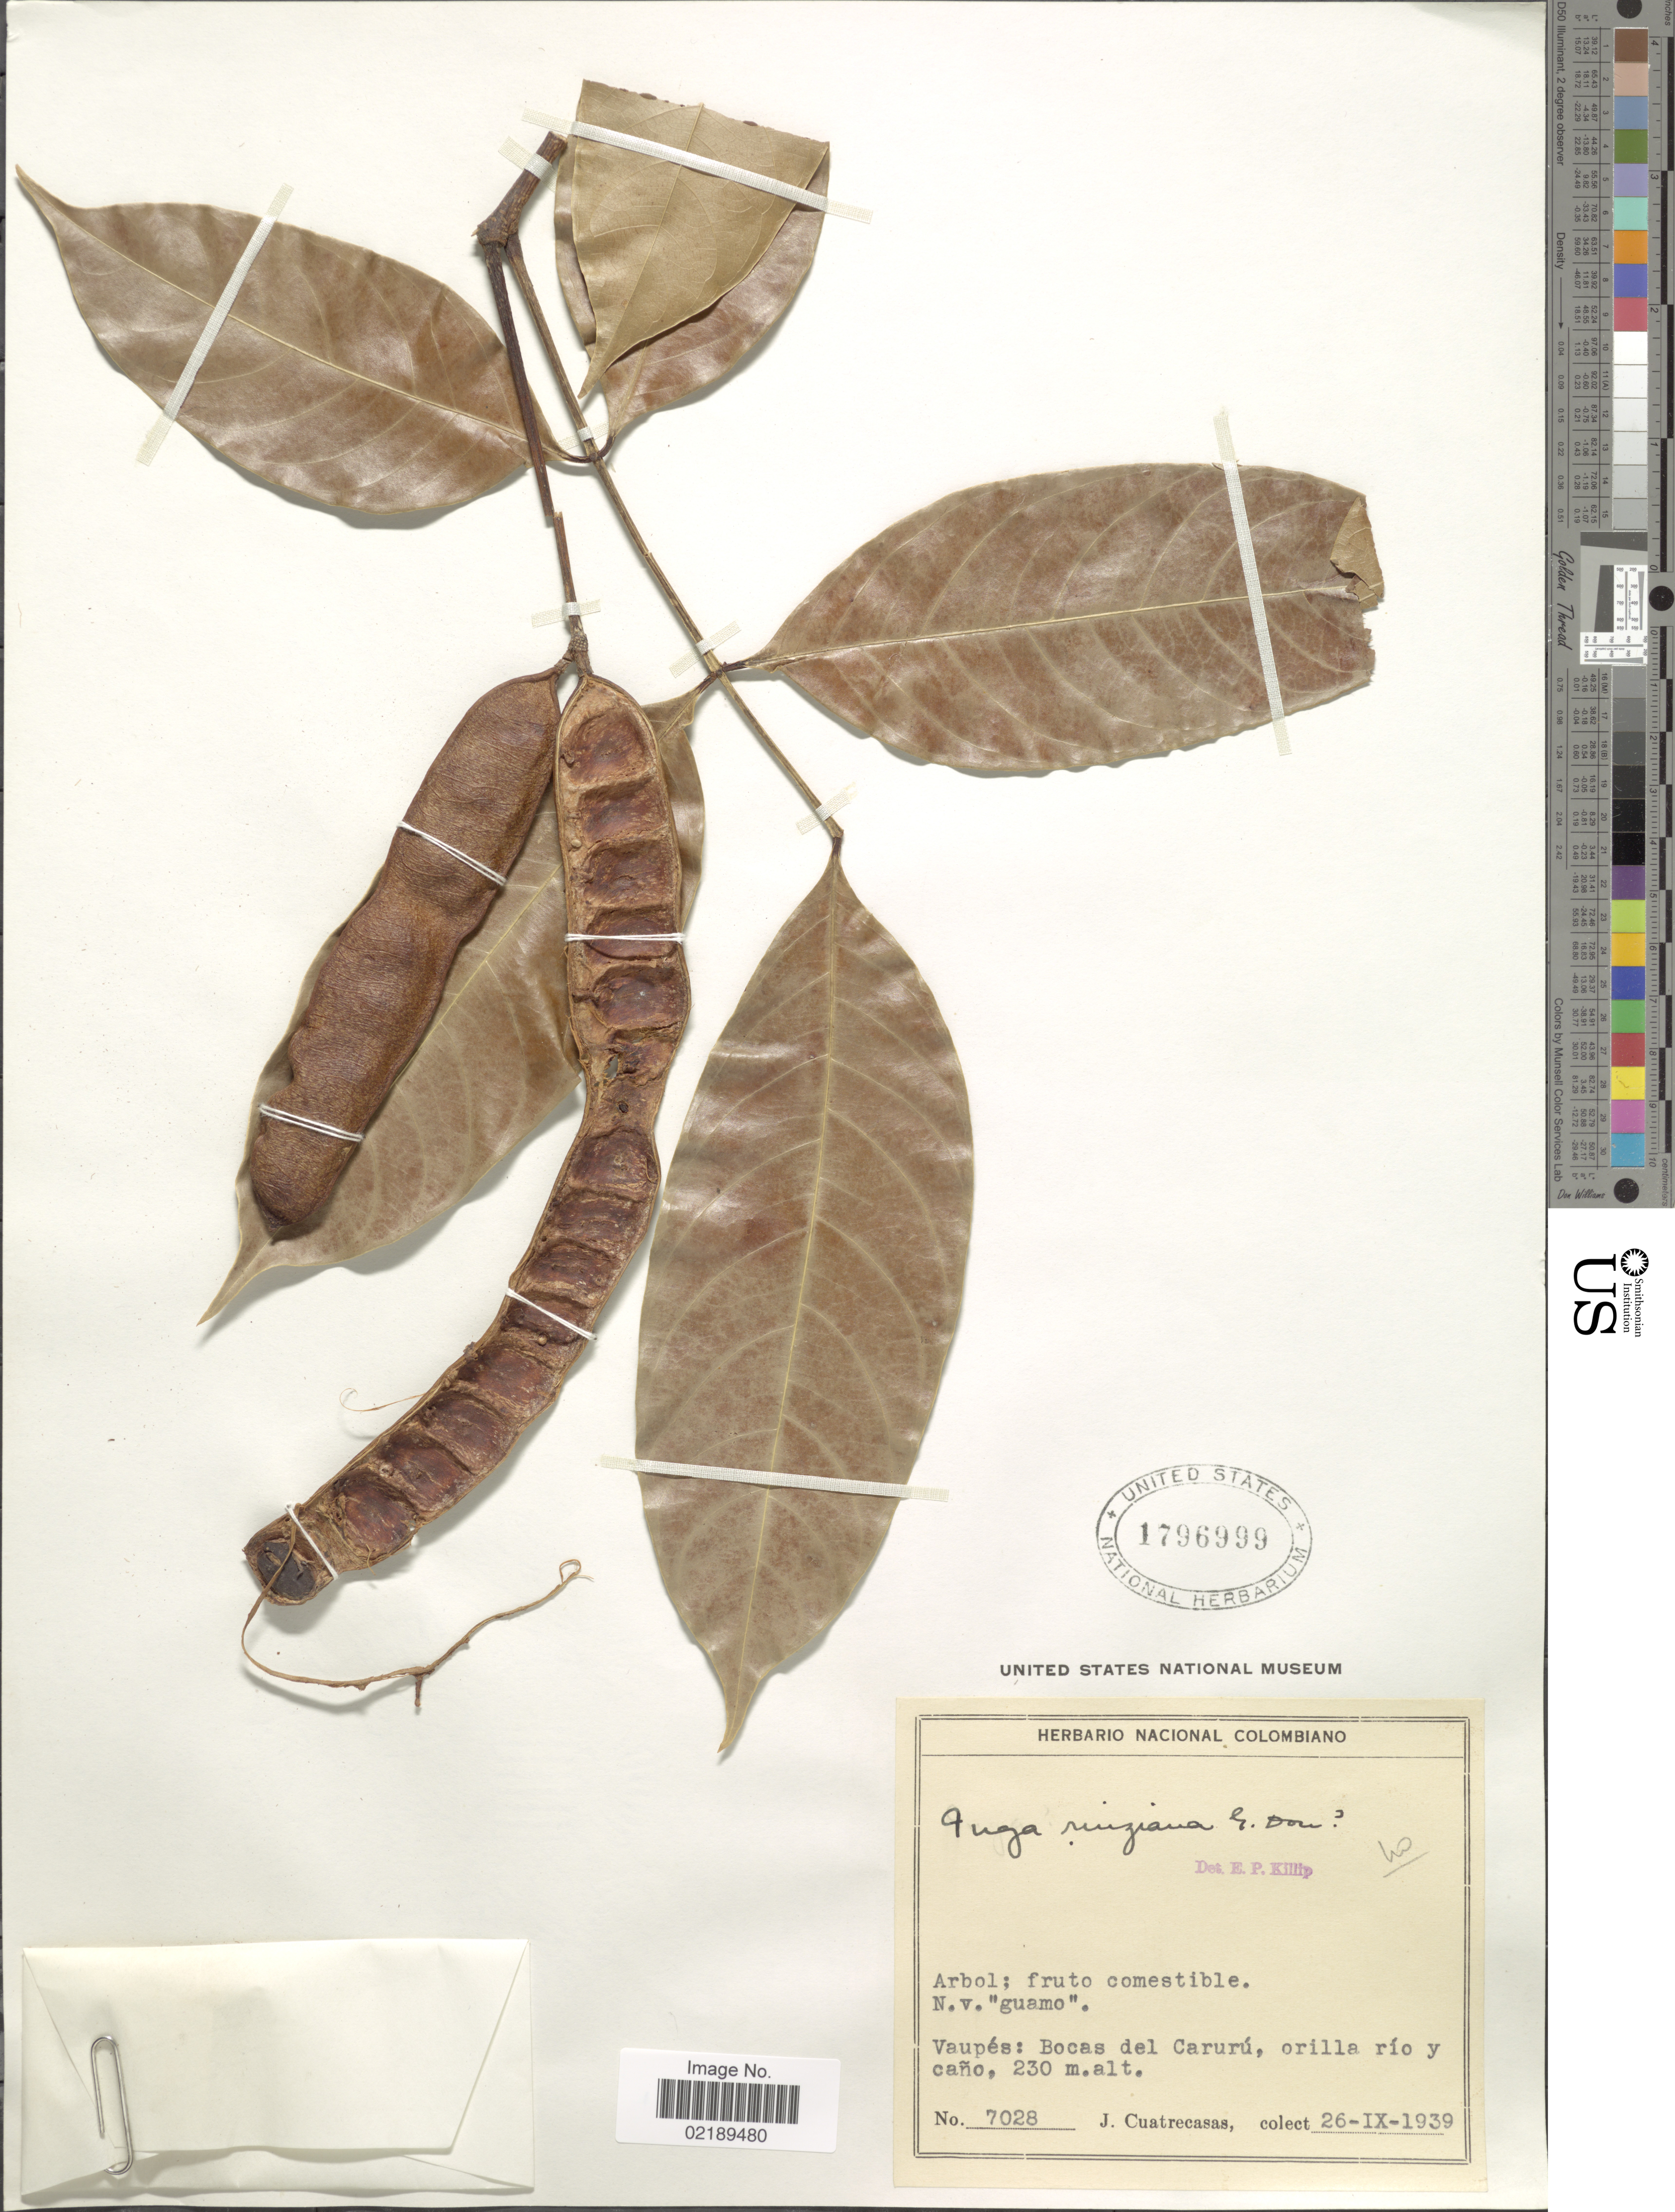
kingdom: Plantae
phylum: Tracheophyta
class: Magnoliopsida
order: Fabales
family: Fabaceae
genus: Inga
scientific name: Inga ruiziana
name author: G. Don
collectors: J. Cuatrecasas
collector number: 7028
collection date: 1939-09-26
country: Colombia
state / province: Vaupés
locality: Bocas del Caruru, orilla rio y caño.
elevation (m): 230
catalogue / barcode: US 1796999